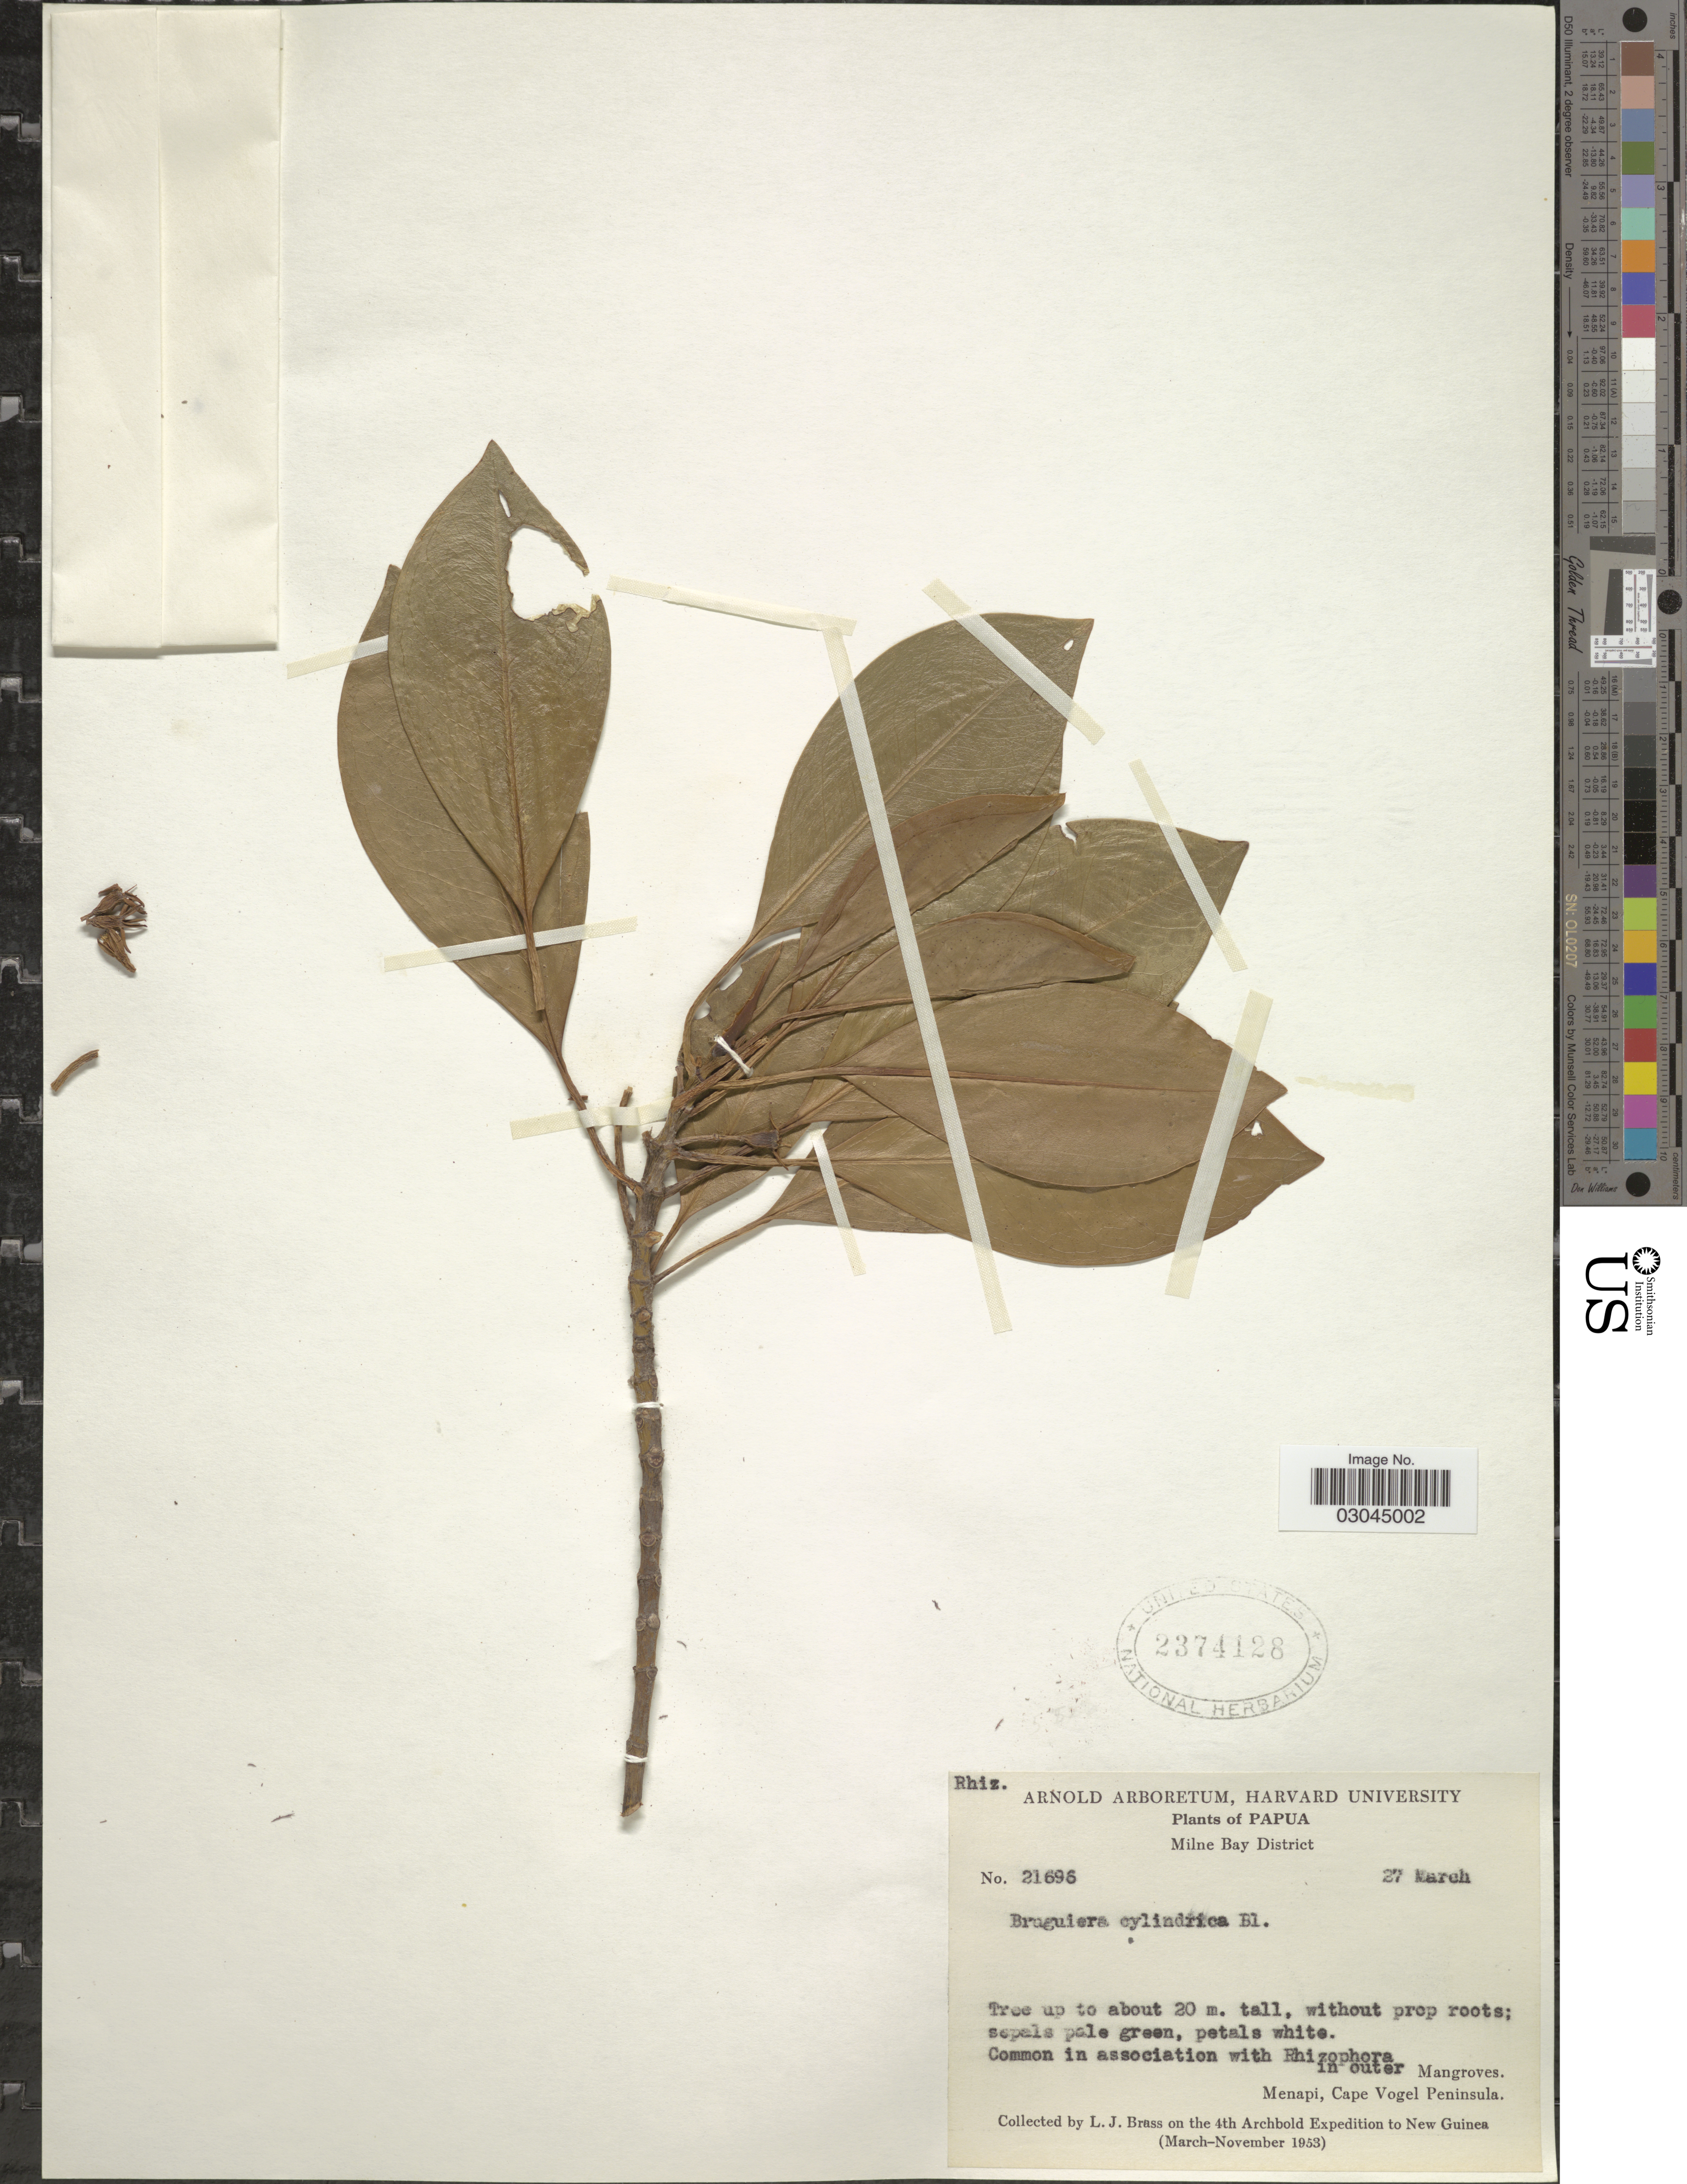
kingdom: Plantae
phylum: Tracheophyta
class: Magnoliopsida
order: Malpighiales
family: Rhizophoraceae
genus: Bruguiera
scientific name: Bruguiera cylindrica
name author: (L.) Blume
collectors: L. J. Brass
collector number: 21696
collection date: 1953-03-27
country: Papua New Guinea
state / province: Milne Bay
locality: Papua, Milne Bay District, Menapi, Cape Vogel Peninsula.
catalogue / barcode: US 2374128